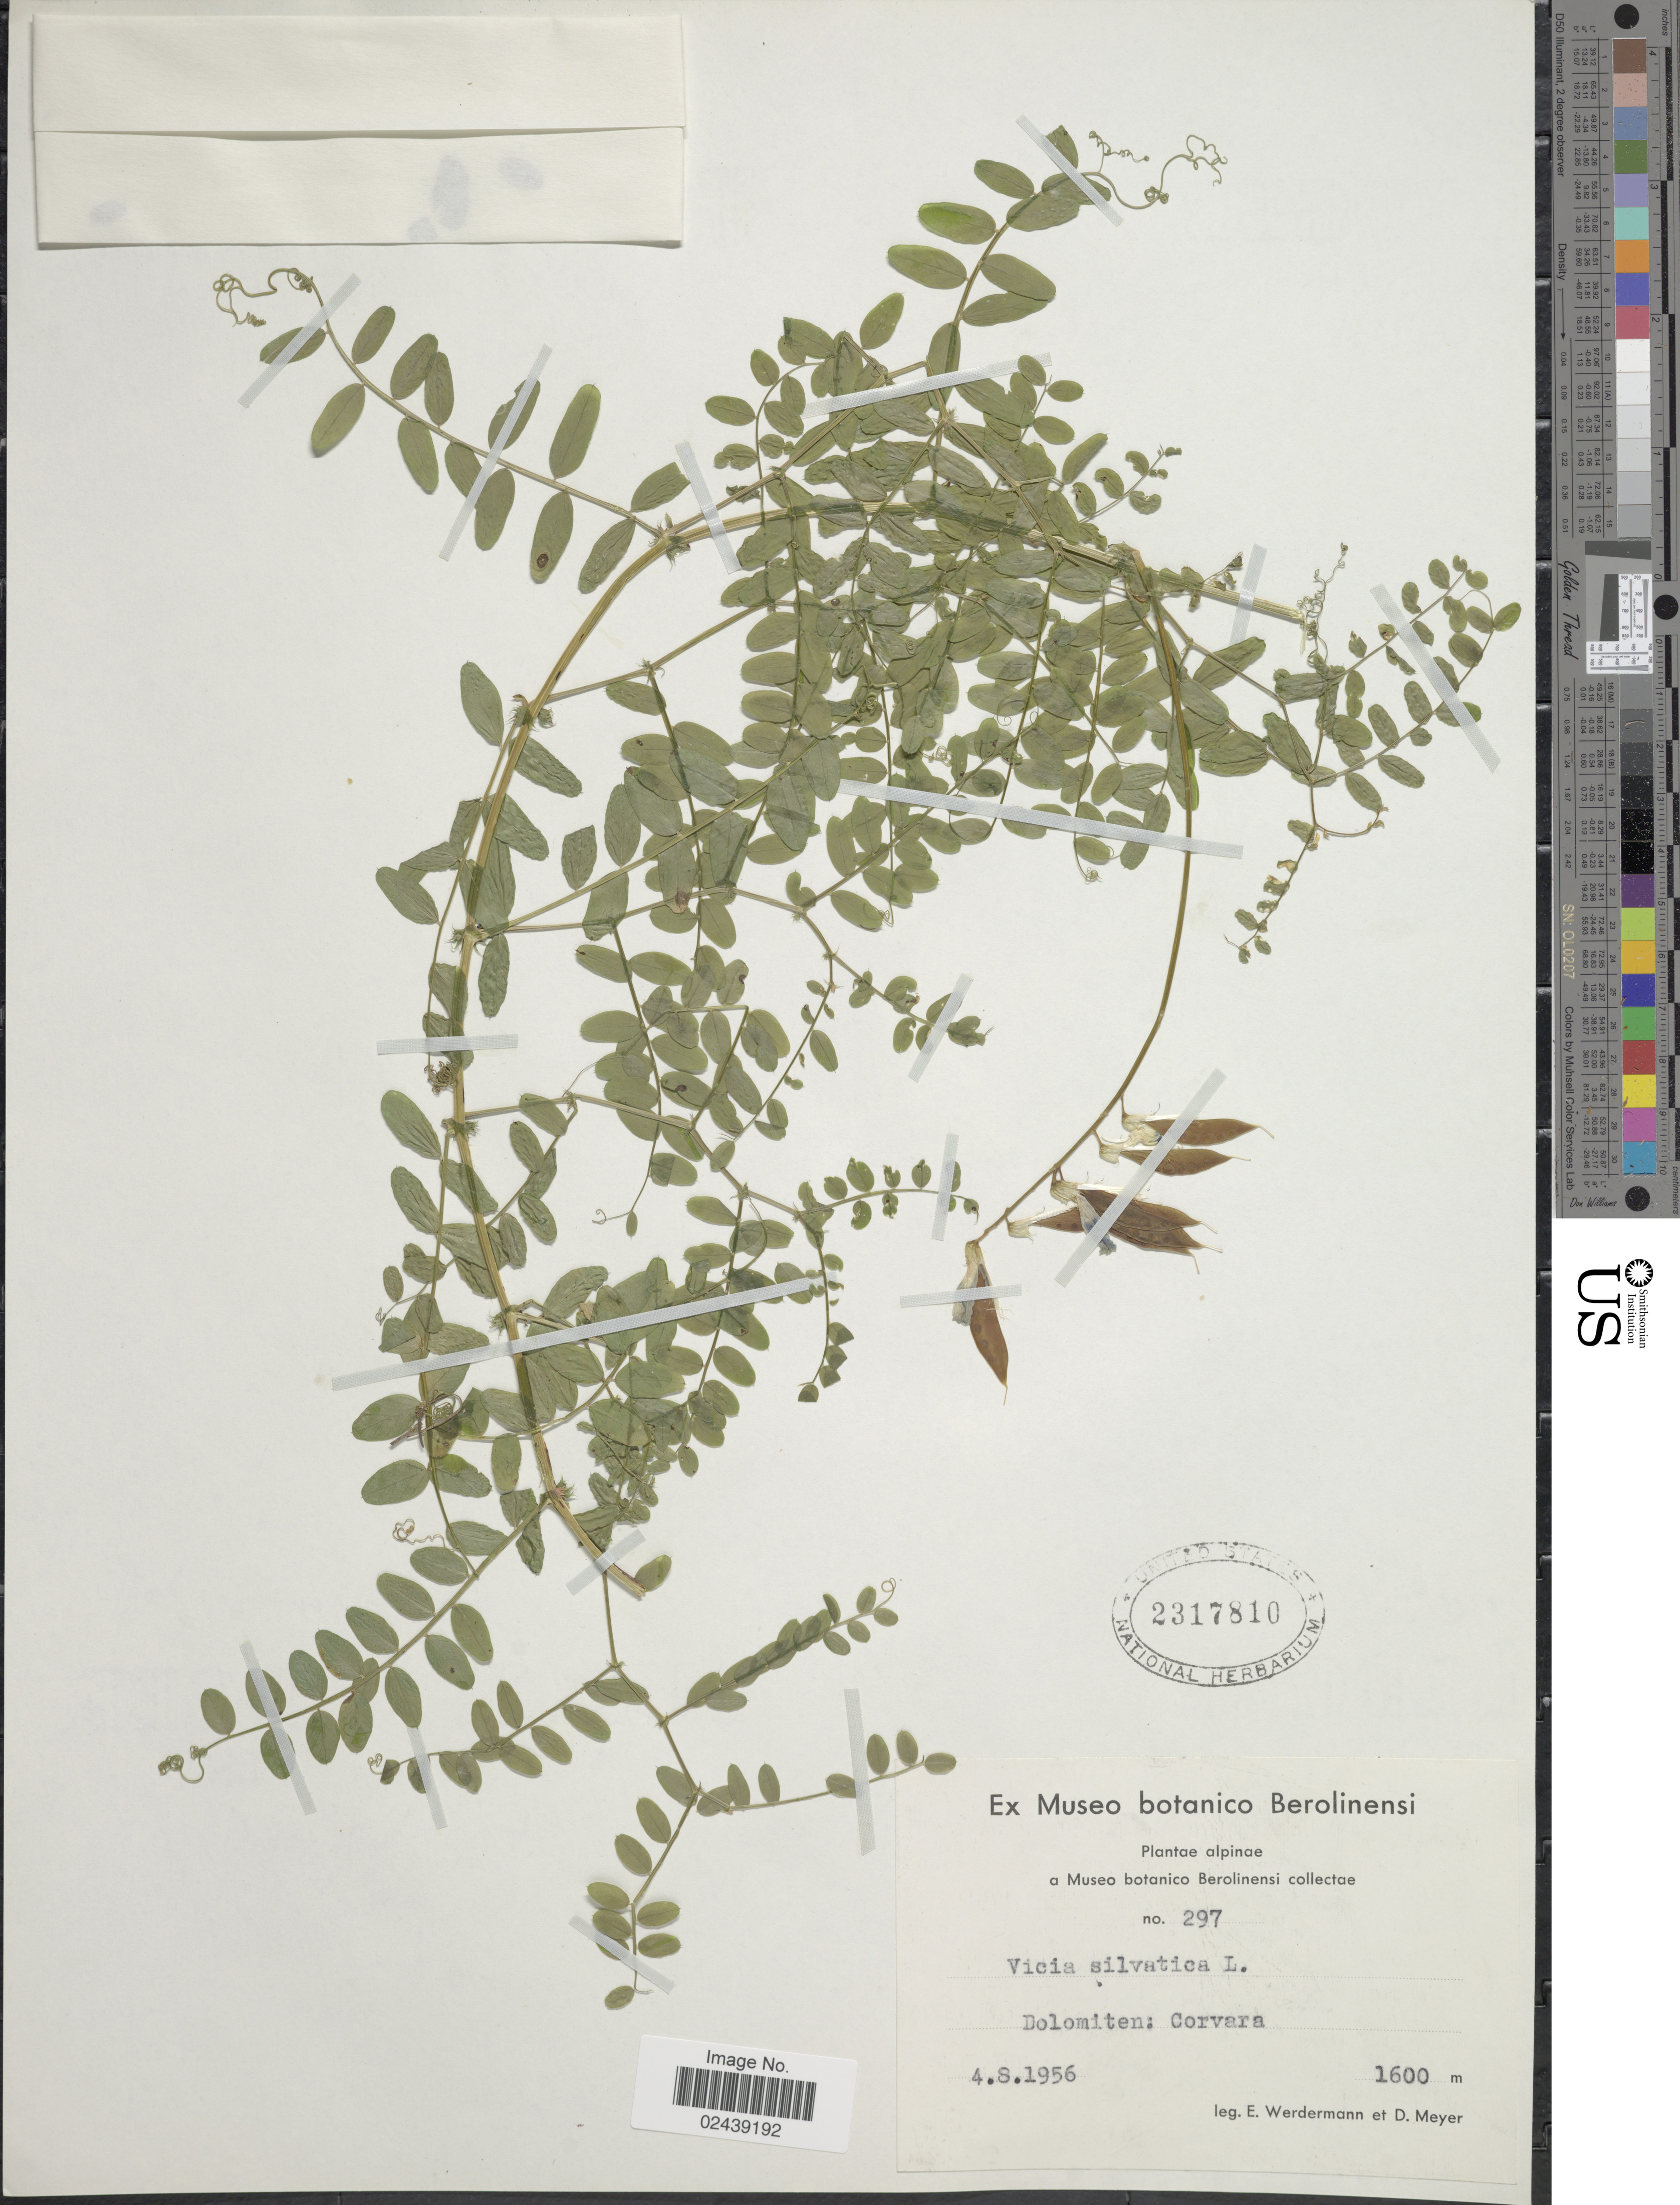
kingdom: Plantae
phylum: Tracheophyta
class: Magnoliopsida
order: Fabales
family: Fabaceae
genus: Vicia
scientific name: Vicia sylvatica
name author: L.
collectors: E. Werdermann & D. Meyer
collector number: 297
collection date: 1956-08-04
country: Italy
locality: Dolomiten: Corvara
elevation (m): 1600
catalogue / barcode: US 2317810